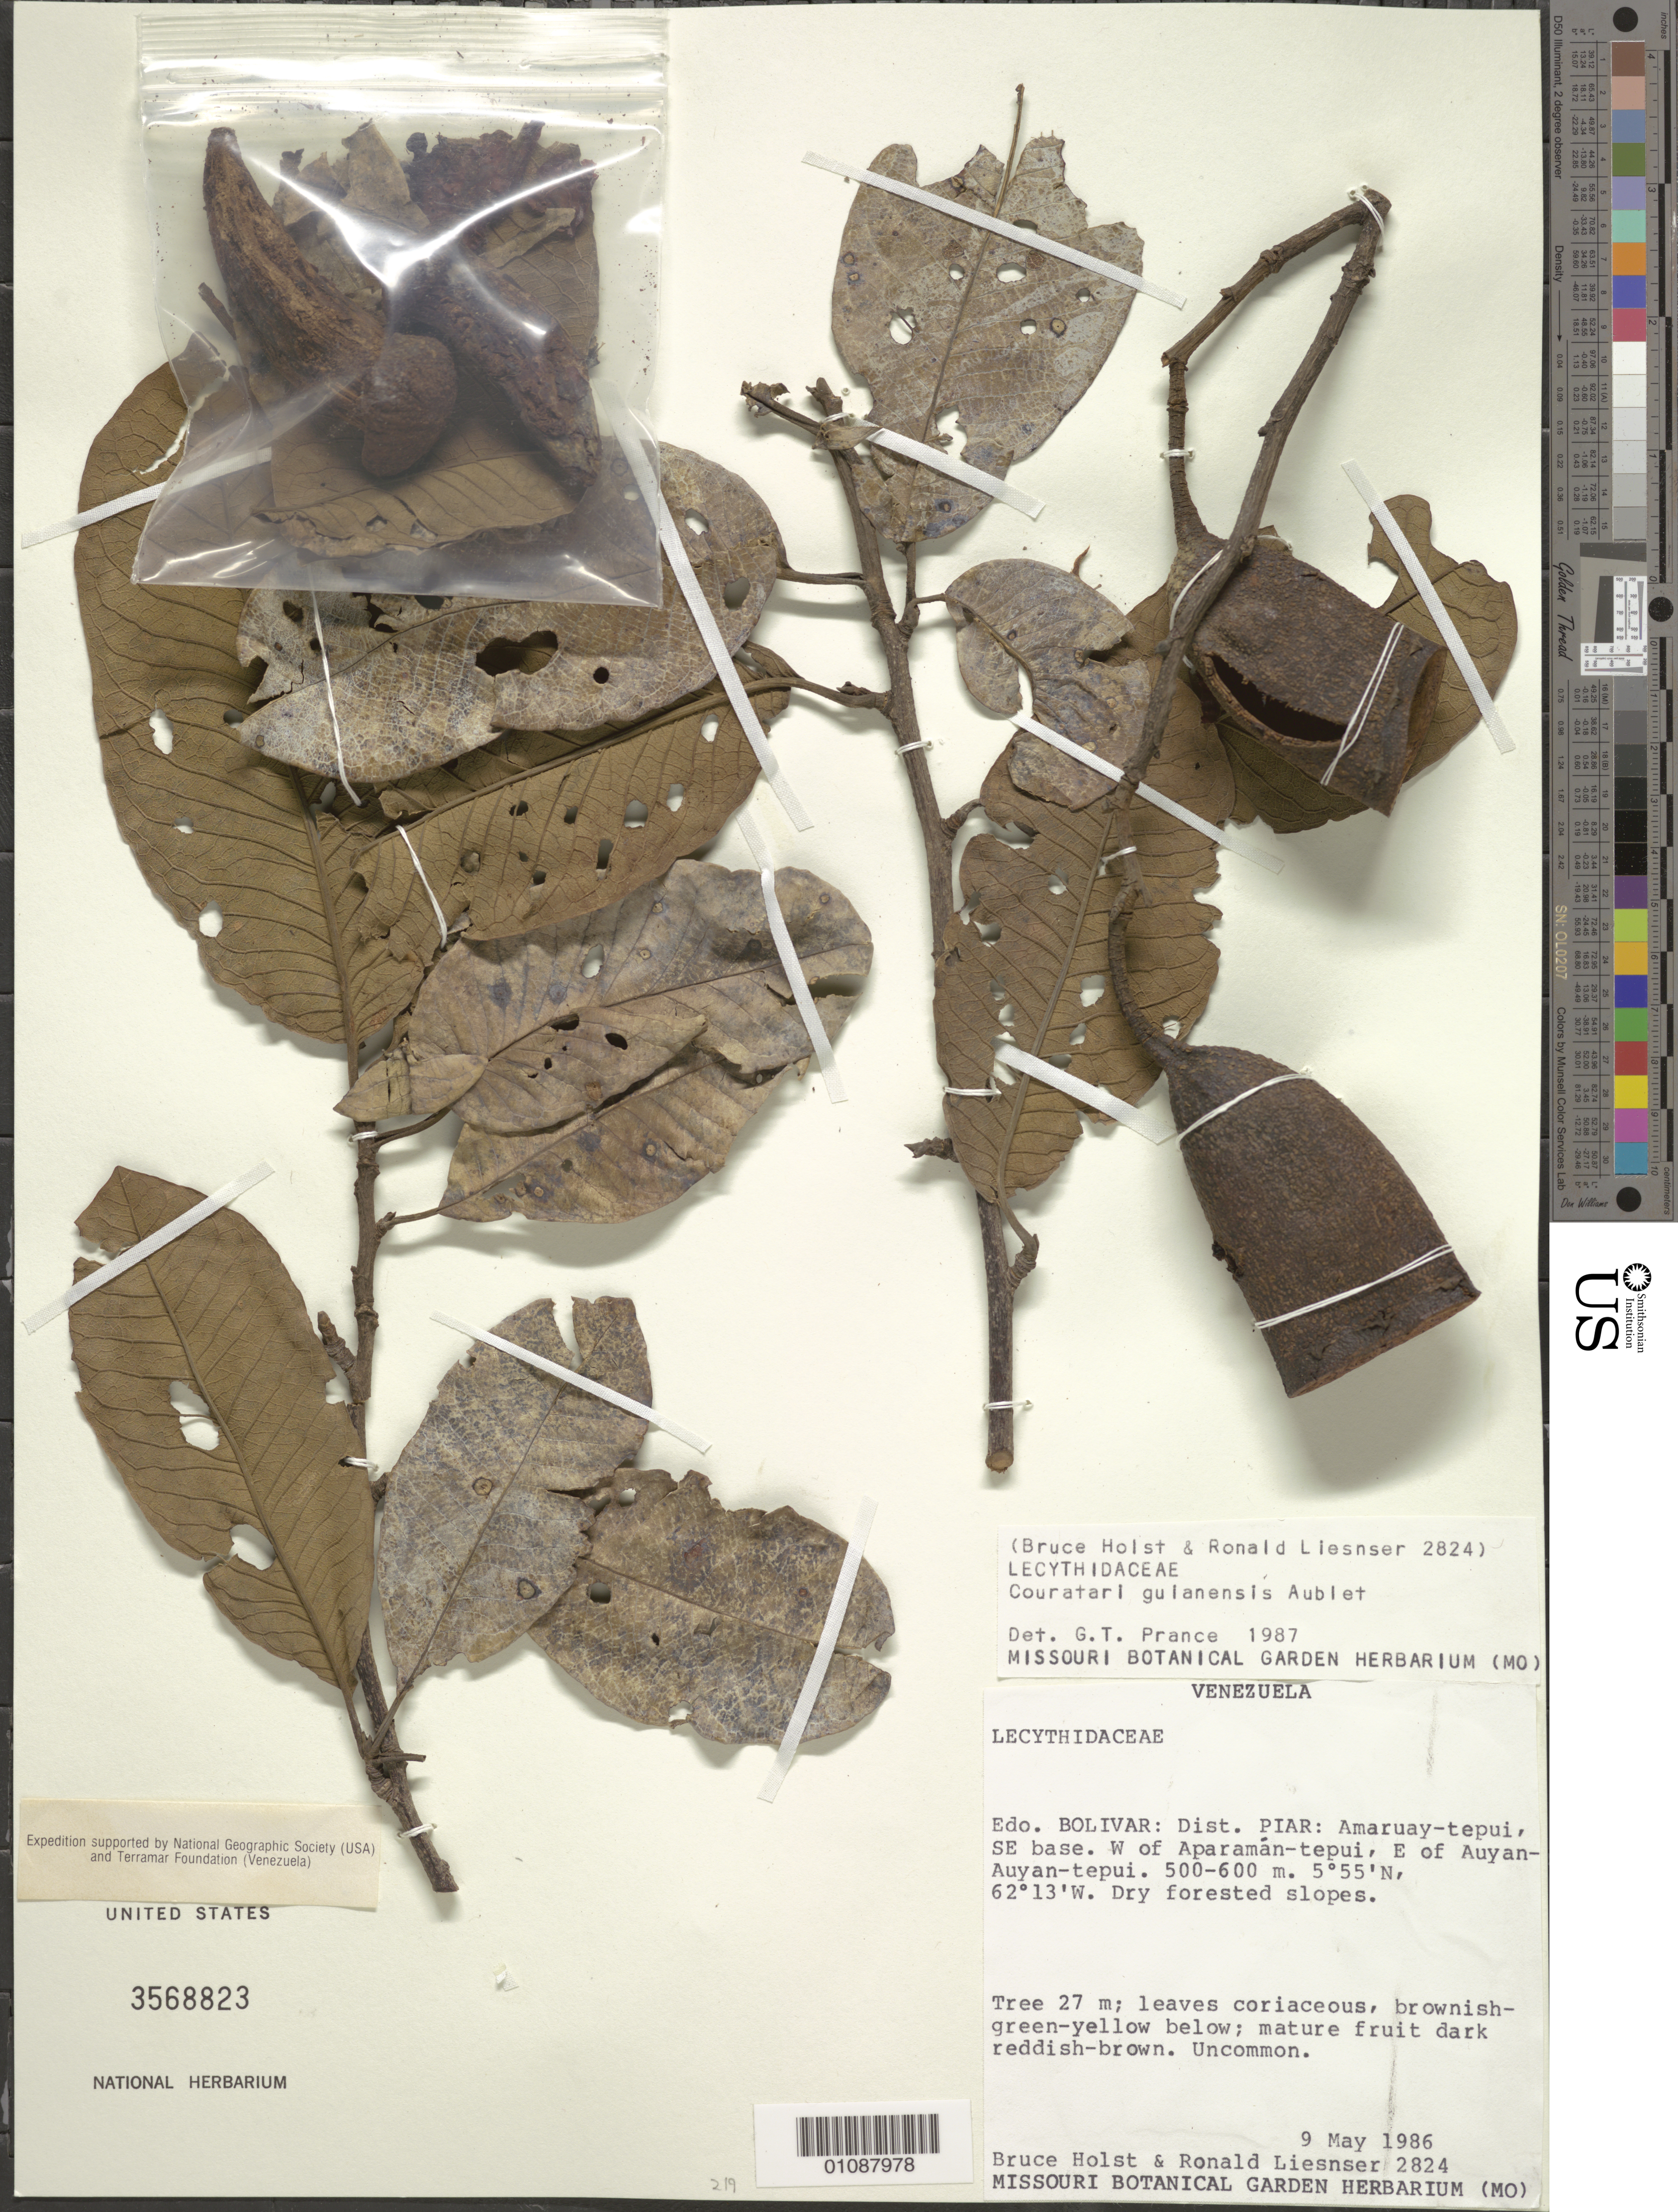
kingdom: Plantae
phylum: Tracheophyta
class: Magnoliopsida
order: Ericales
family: Lecythidaceae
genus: Couratari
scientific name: Couratari guianensis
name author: Aubl.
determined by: Prance, G. T.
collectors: B. Holst & R. L. Liesner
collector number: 2824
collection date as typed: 9-May-86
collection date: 1986-05-09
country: Venezuela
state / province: Bolívar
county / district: Piar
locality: Amaruay-tepuí, E of Auyan-tepuí, W of Aparaman-tepuí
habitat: Dry forested slopes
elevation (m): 500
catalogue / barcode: US 3568823